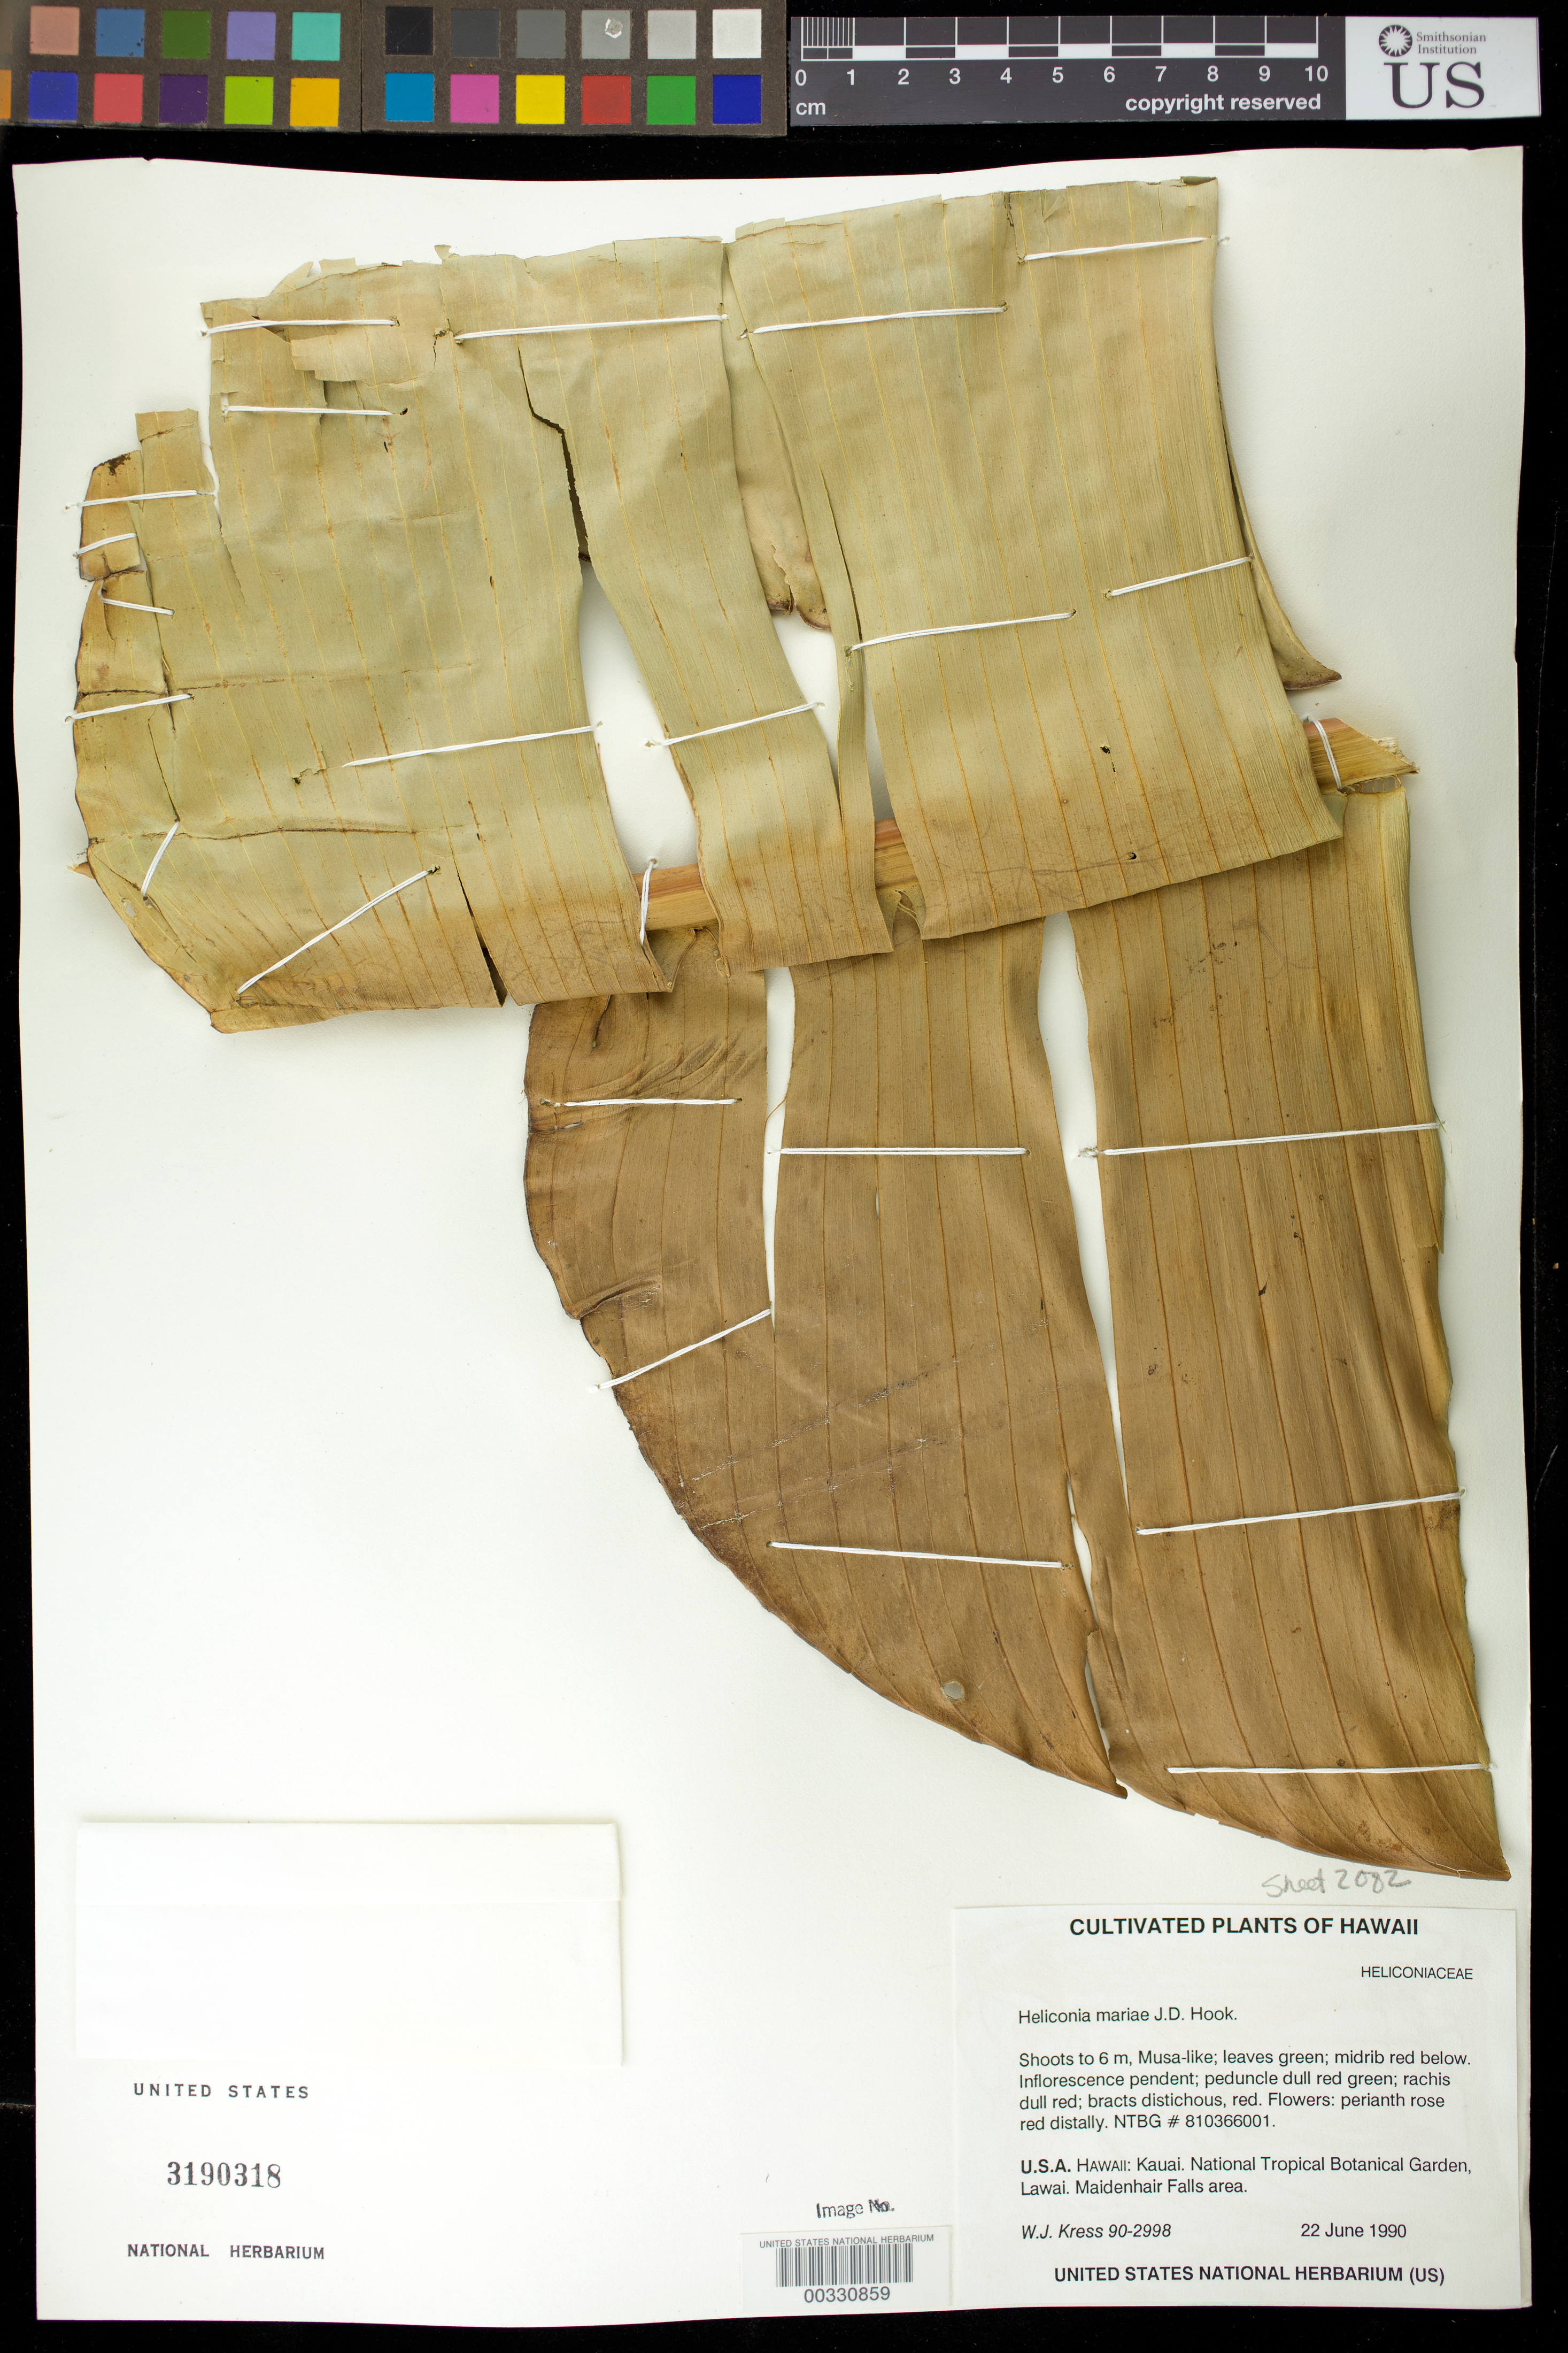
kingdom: Plantae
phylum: Tracheophyta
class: Liliopsida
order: Zingiberales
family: Heliconiaceae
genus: Heliconia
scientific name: Heliconia mariae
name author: Hook. f.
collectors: W. J. Kress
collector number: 90-2998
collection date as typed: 22 Jun 1990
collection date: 1990-06-22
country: United States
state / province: Florida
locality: Southern Florida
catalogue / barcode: US 3190318